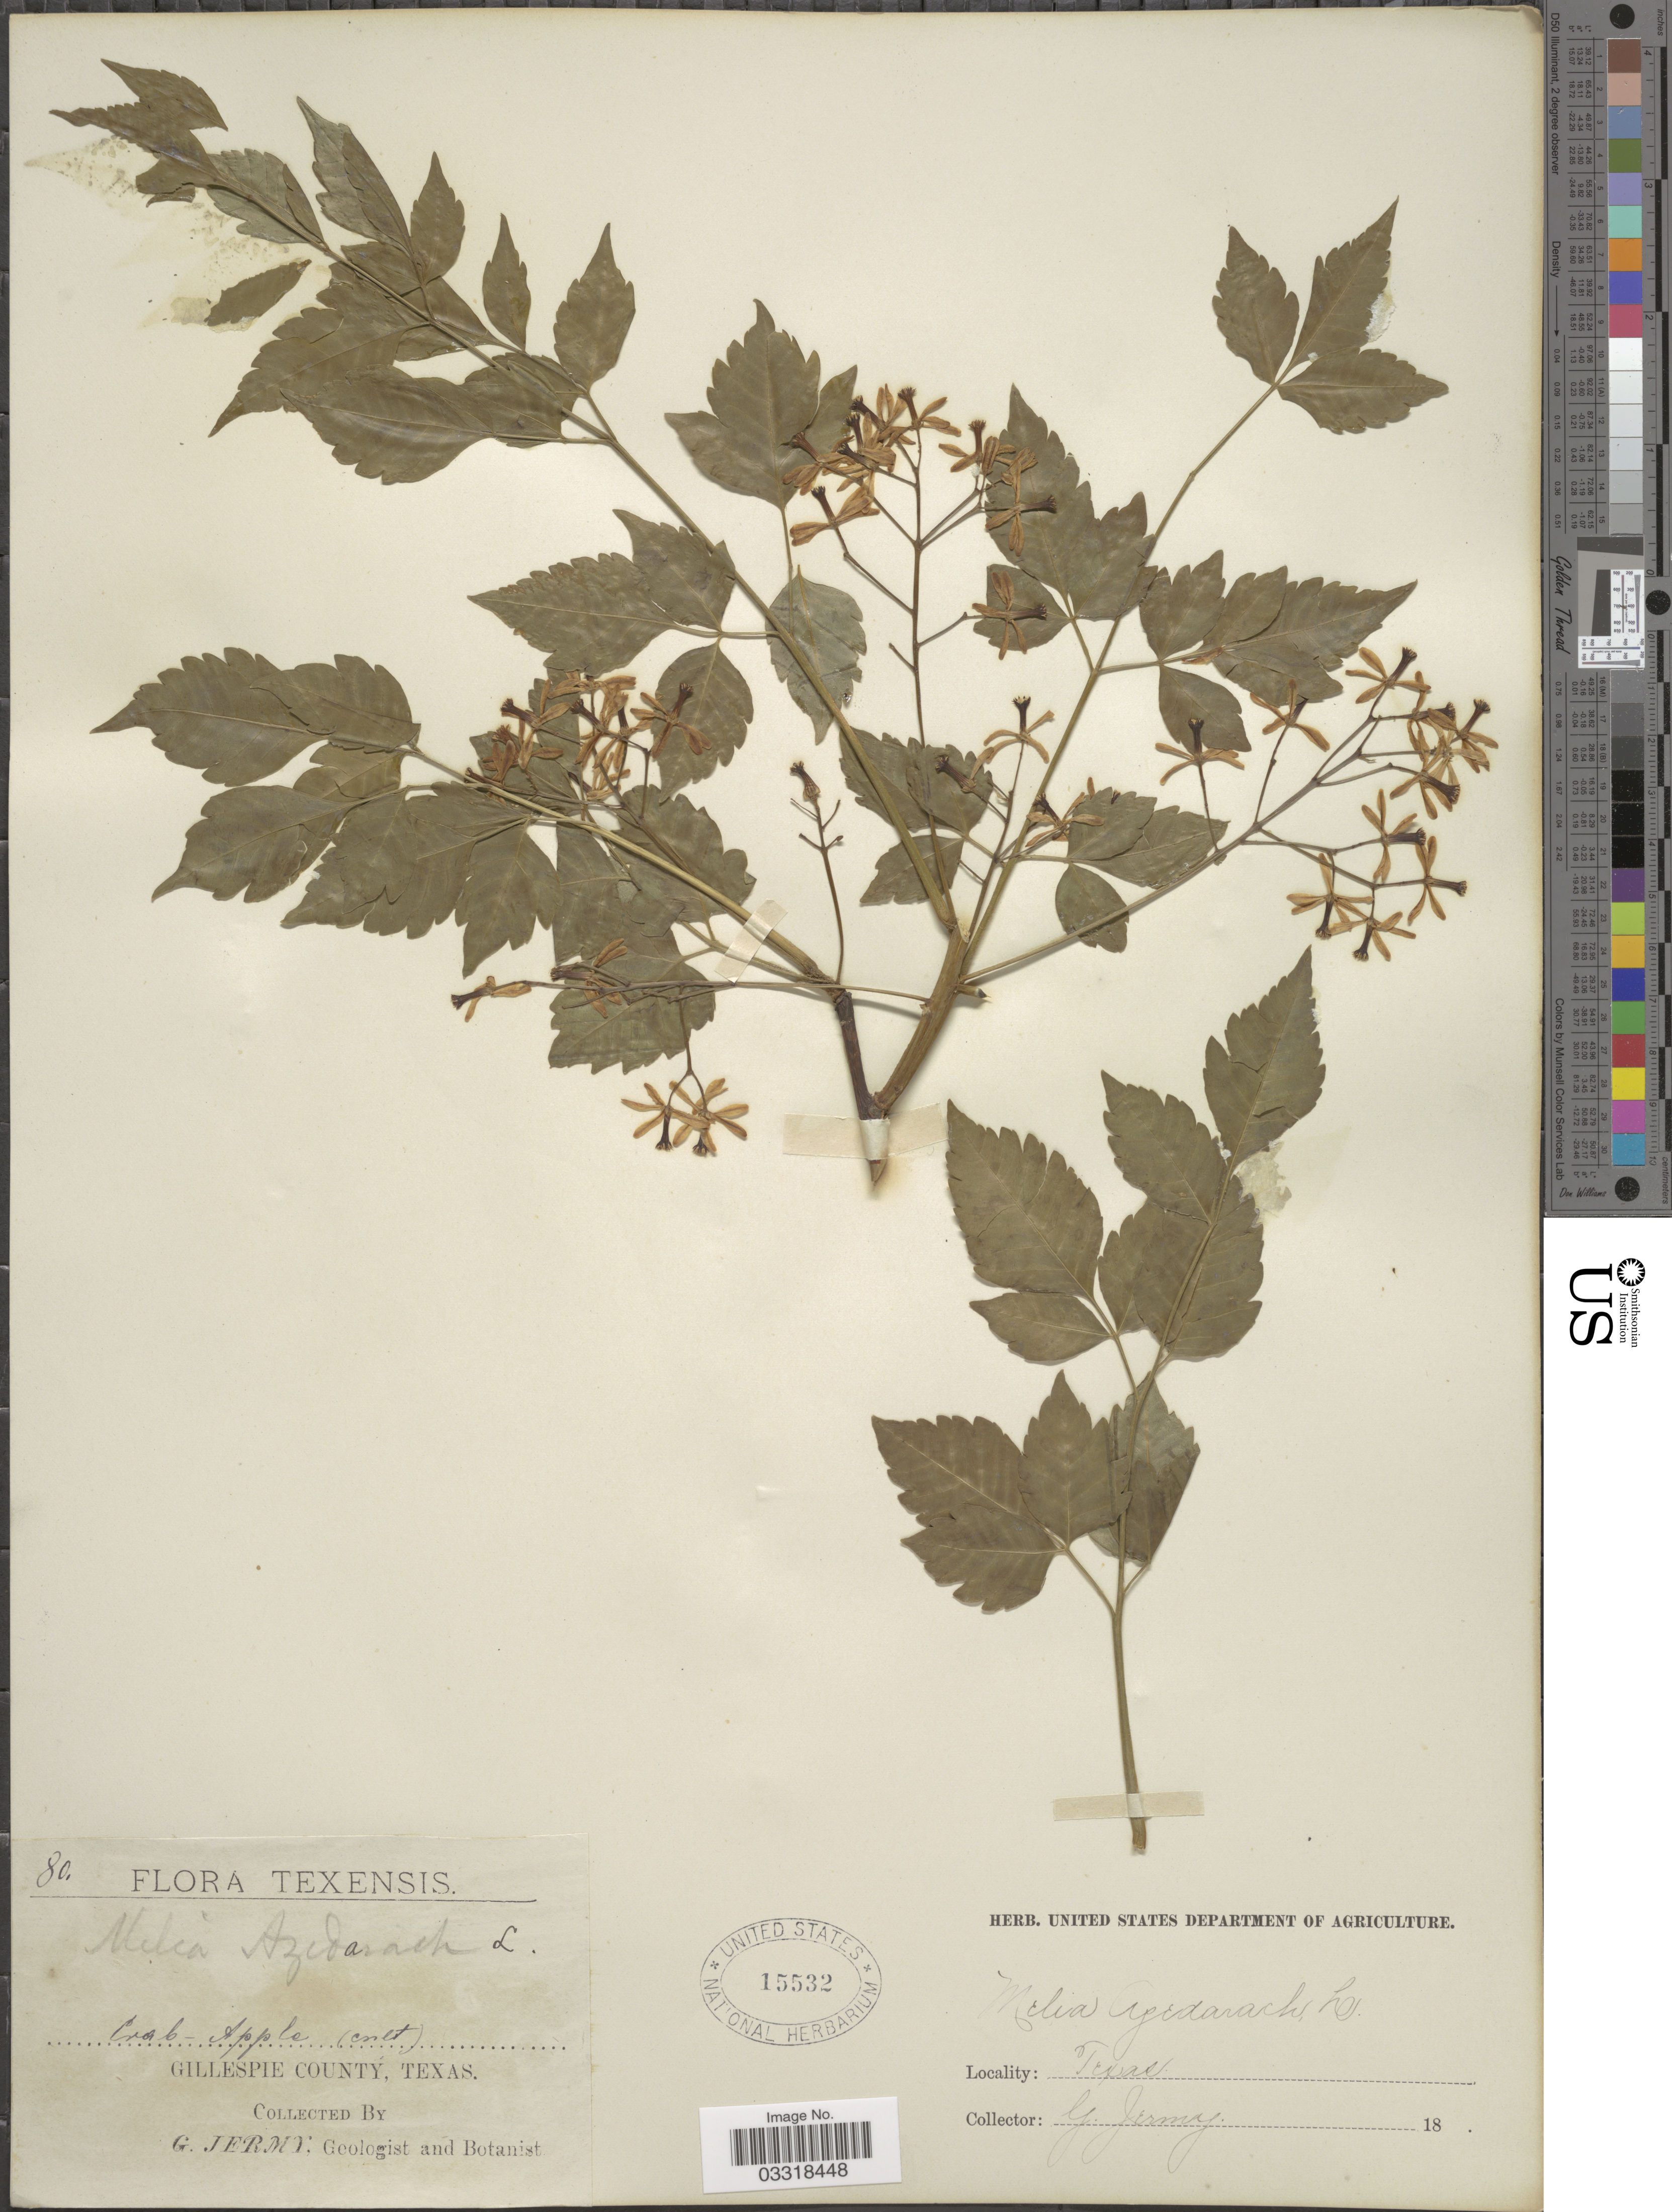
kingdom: Plantae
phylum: Tracheophyta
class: Magnoliopsida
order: Sapindales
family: Meliaceae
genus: Melia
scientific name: Melia azedarach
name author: L.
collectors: G. Jermy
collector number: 80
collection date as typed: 18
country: United States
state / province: Texas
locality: Crab Apple (cult). Gillespie County.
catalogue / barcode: US 15532